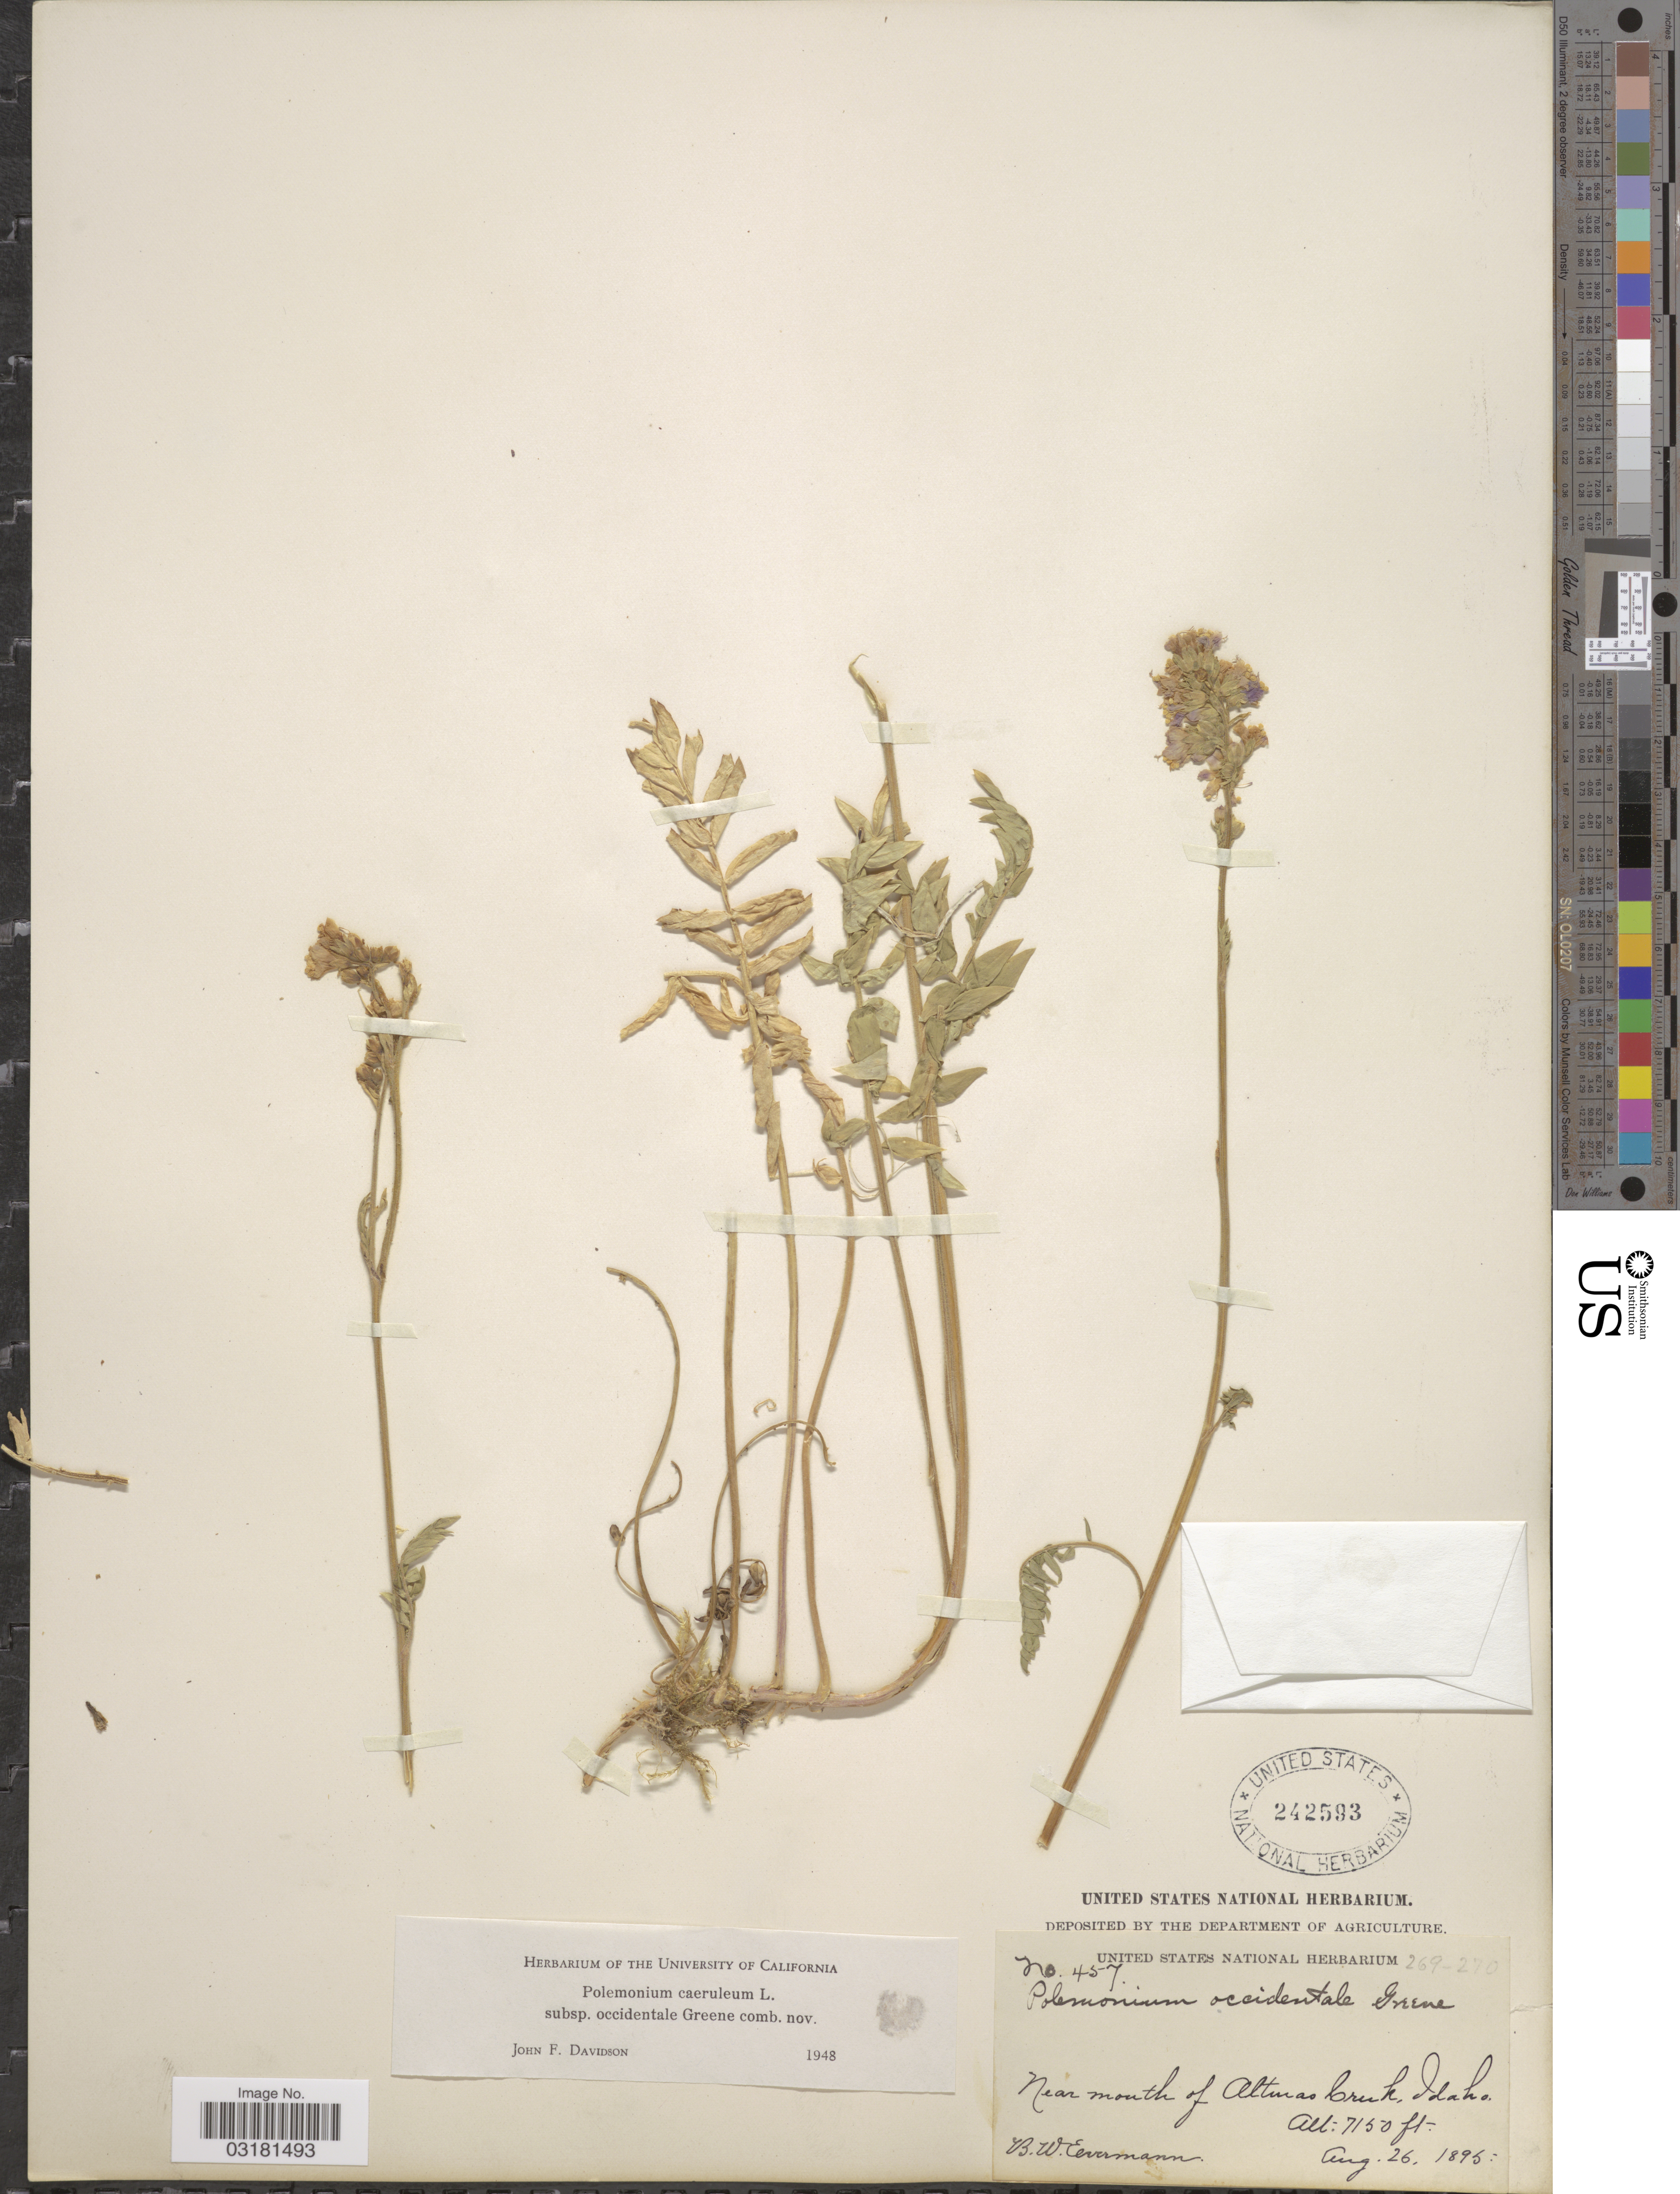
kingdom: Plantae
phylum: Tracheophyta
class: Magnoliopsida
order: Ericales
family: Polemoniaceae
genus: Polemonium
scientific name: Polemonium occidentale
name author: Greene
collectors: B. W. Evermann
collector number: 457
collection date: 1895-08-26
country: United States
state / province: Idaho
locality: Near mouth of Altmas Creek.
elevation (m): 2179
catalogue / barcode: US 242593